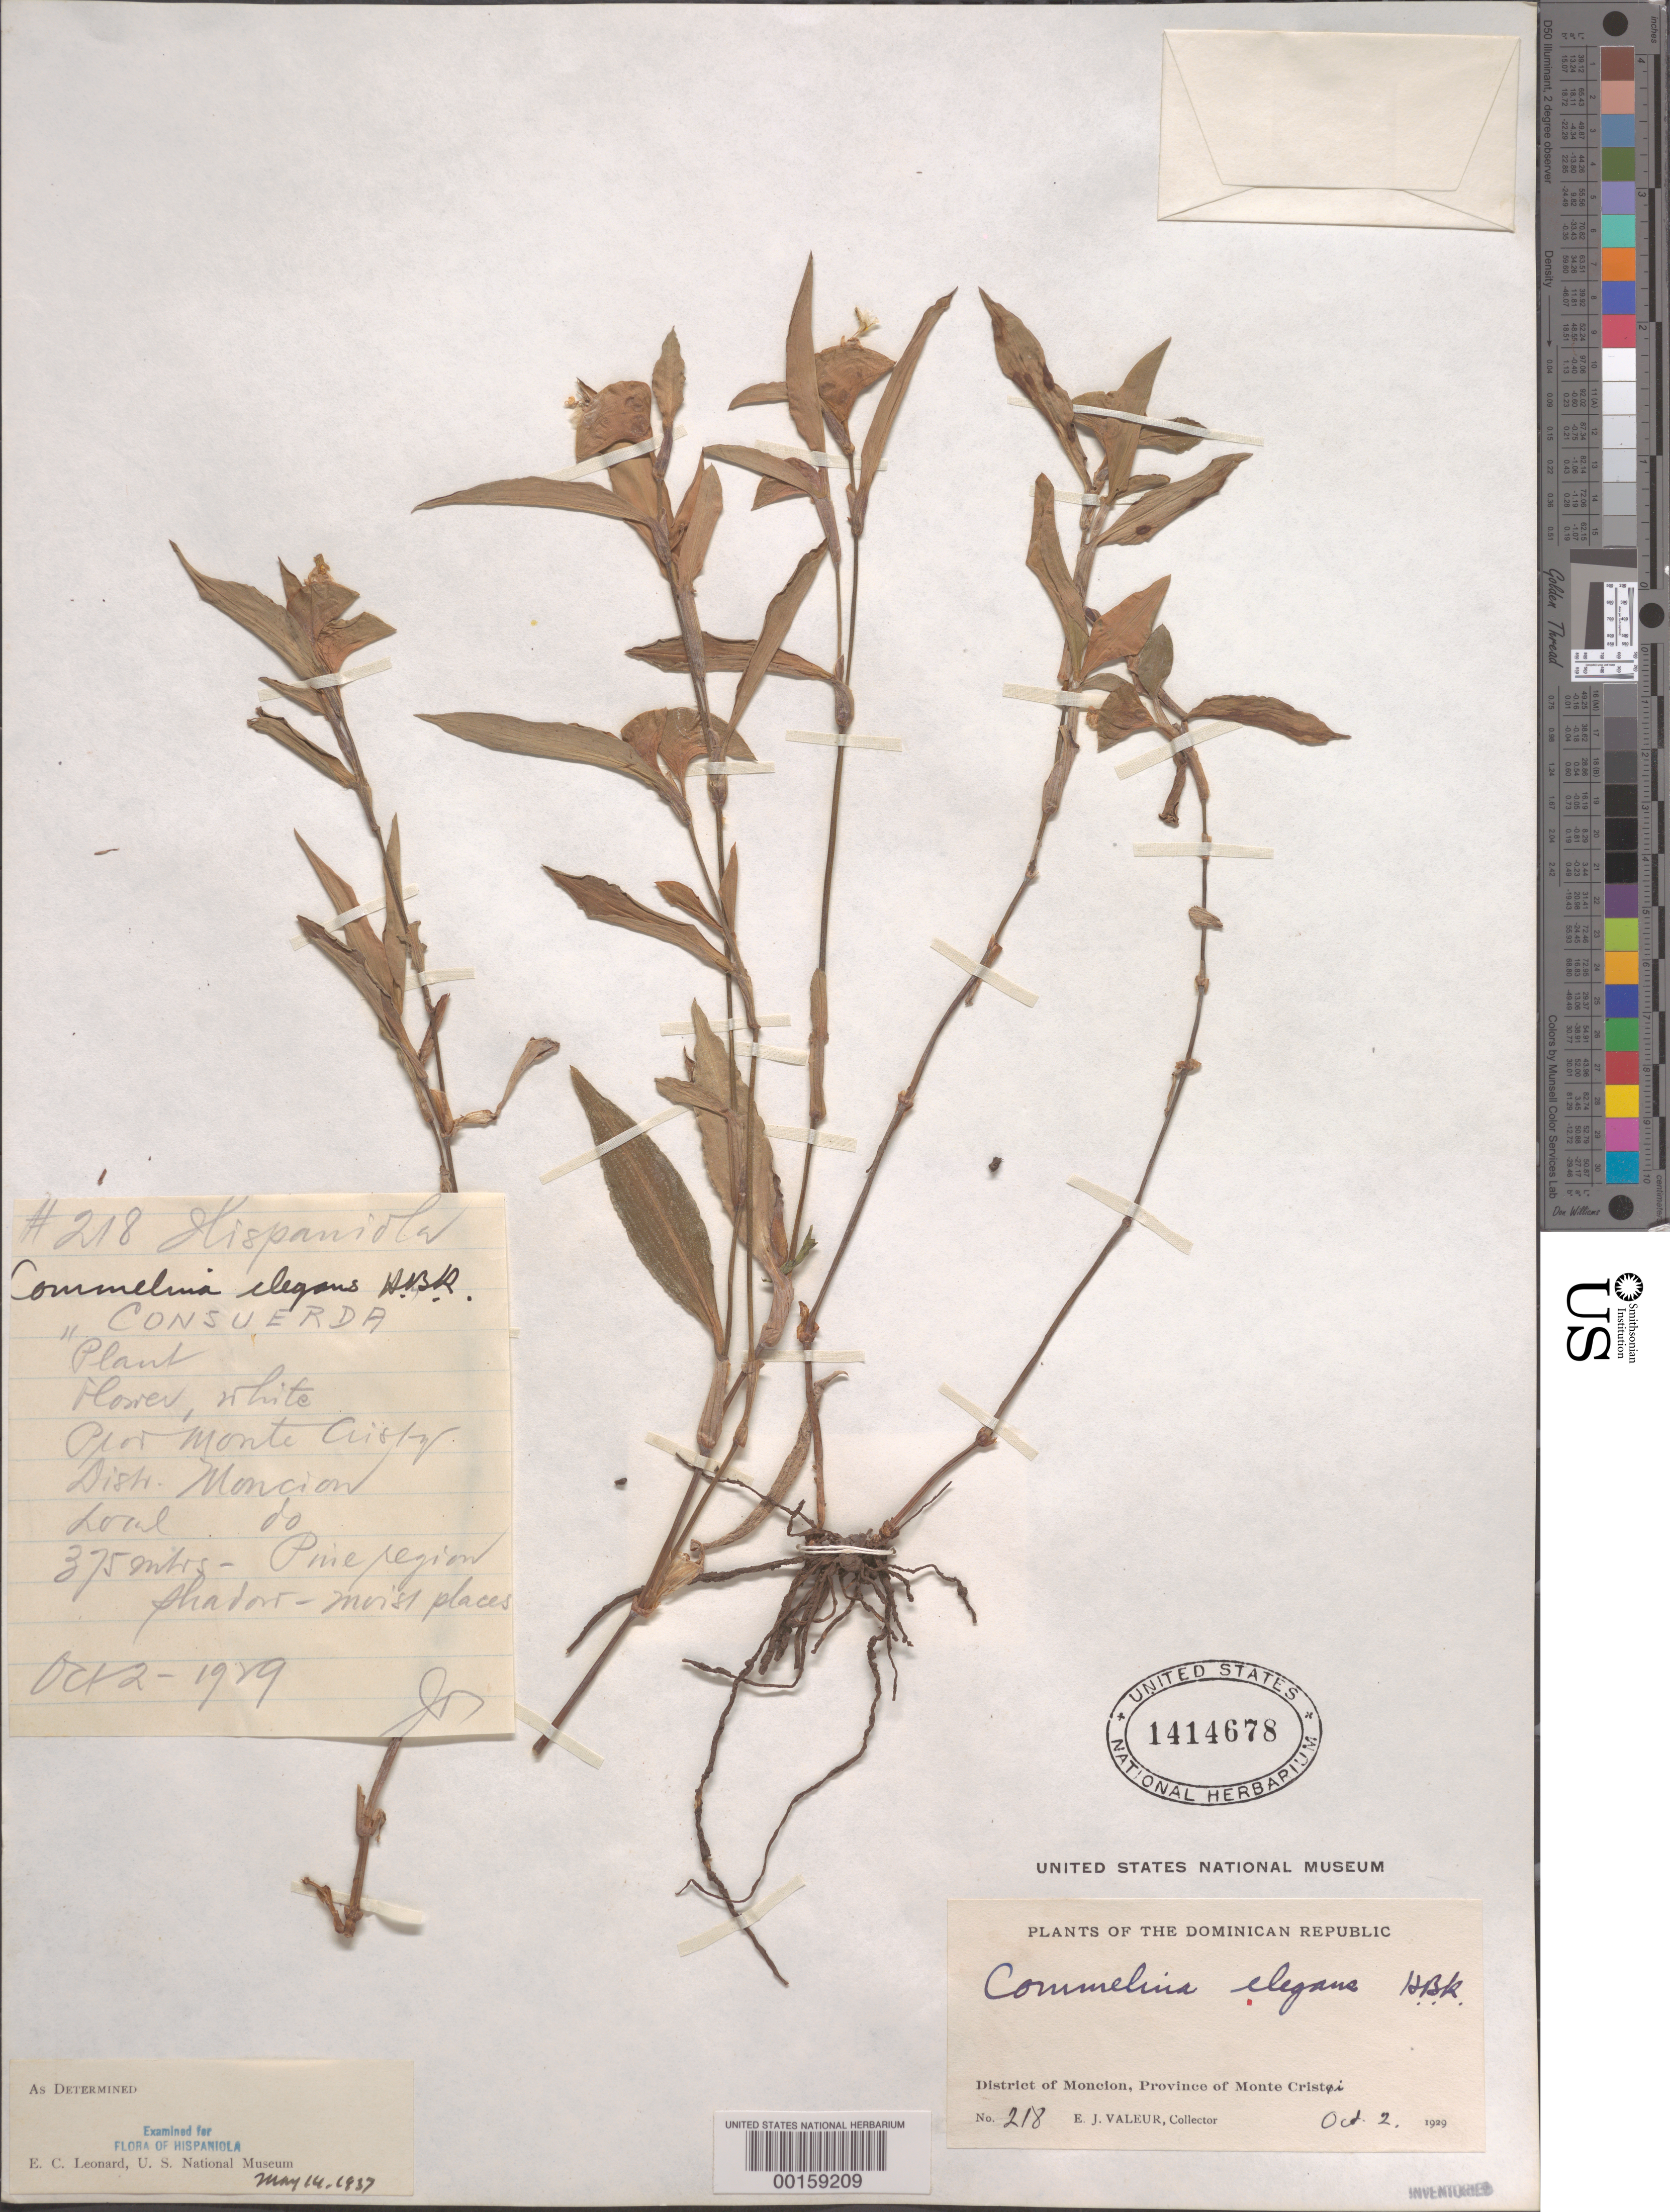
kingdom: Plantae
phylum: Tracheophyta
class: Liliopsida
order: Commelinales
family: Commelinaceae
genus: Commelina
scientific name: Commelina erecta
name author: L.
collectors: E. Valeur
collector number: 218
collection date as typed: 02 Oct 1929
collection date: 1929-10-02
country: Dominican Republic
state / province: Monte Cristi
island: Hispaniola Island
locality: Moncion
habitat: Moist soil; shaded areas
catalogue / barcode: US 1414678